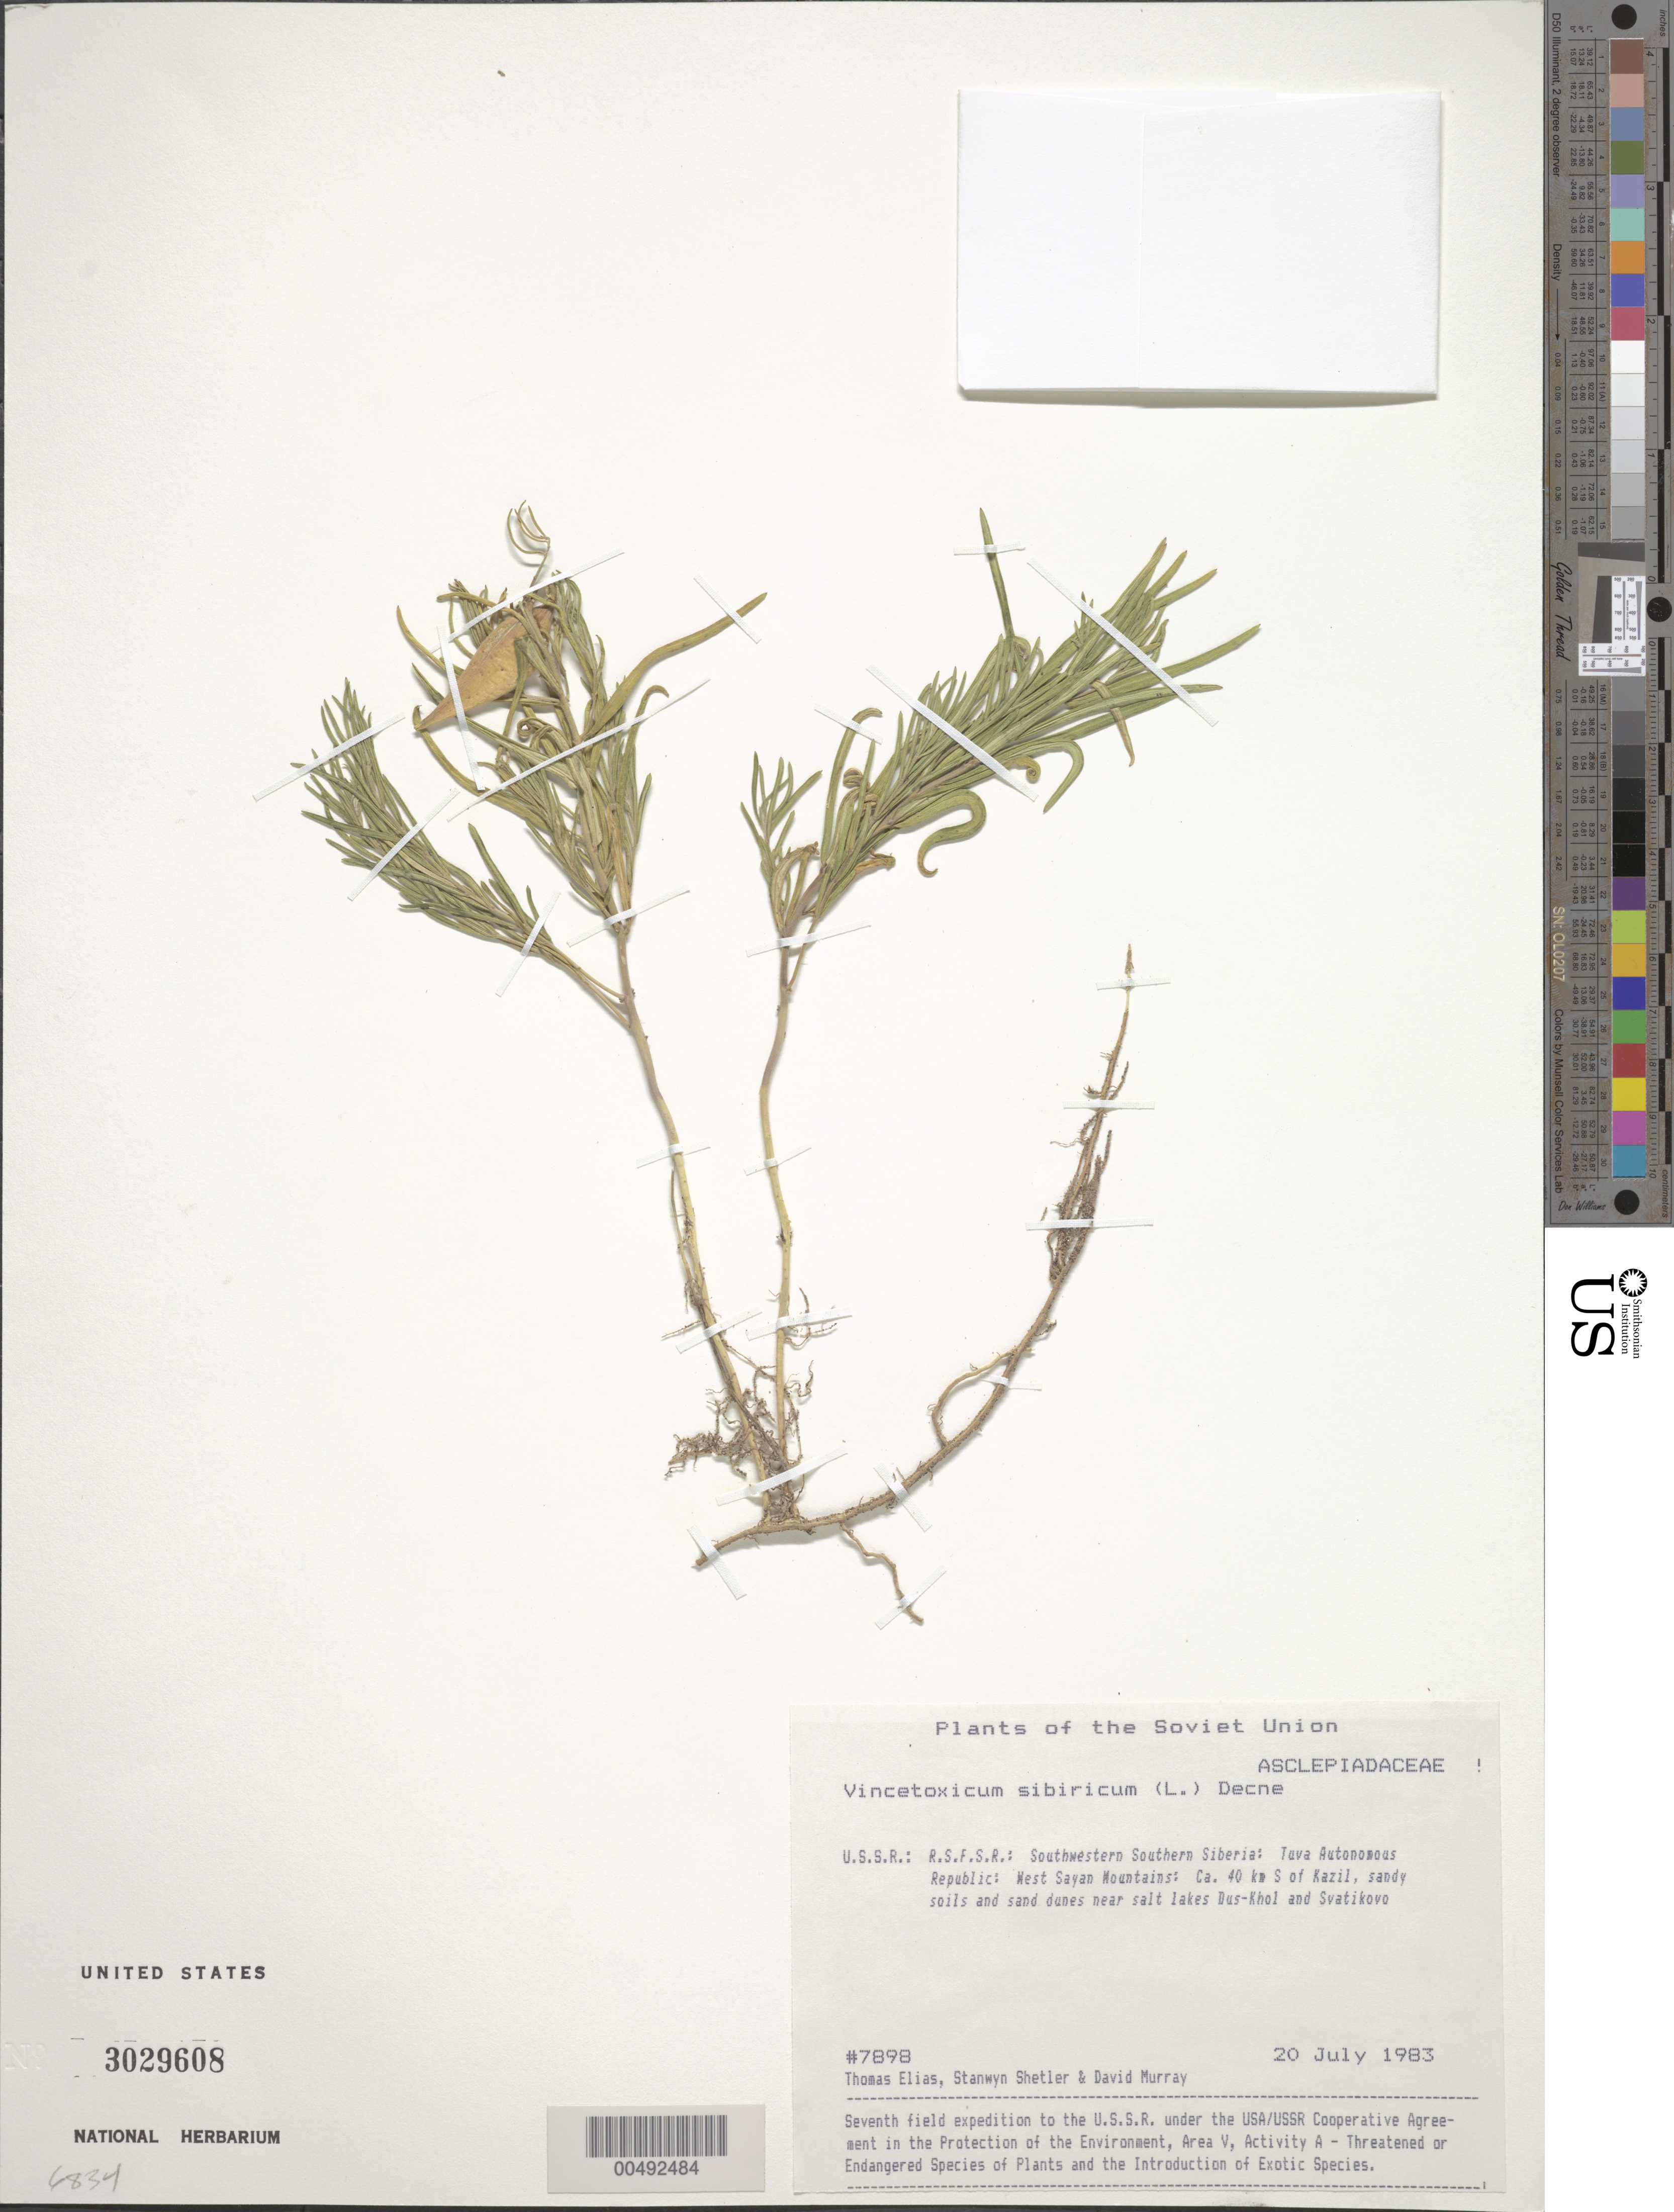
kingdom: Plantae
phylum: Tracheophyta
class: Magnoliopsida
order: Gentianales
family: Apocynaceae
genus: Vincetoxicum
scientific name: Vincetoxicum sibiricum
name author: (L.) Decne.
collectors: T. Elias, S. Shetler & D. F. Murray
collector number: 7898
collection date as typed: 20 Jul 1983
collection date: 1983-07-20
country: Russian Federation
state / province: Tuva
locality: West Sayan Mountains, ca. 40 km S of Kazil [Kyzyl], near salt lakes Dus-Khol and Svatikovo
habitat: sandy soils and sand dunes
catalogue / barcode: US 3029608